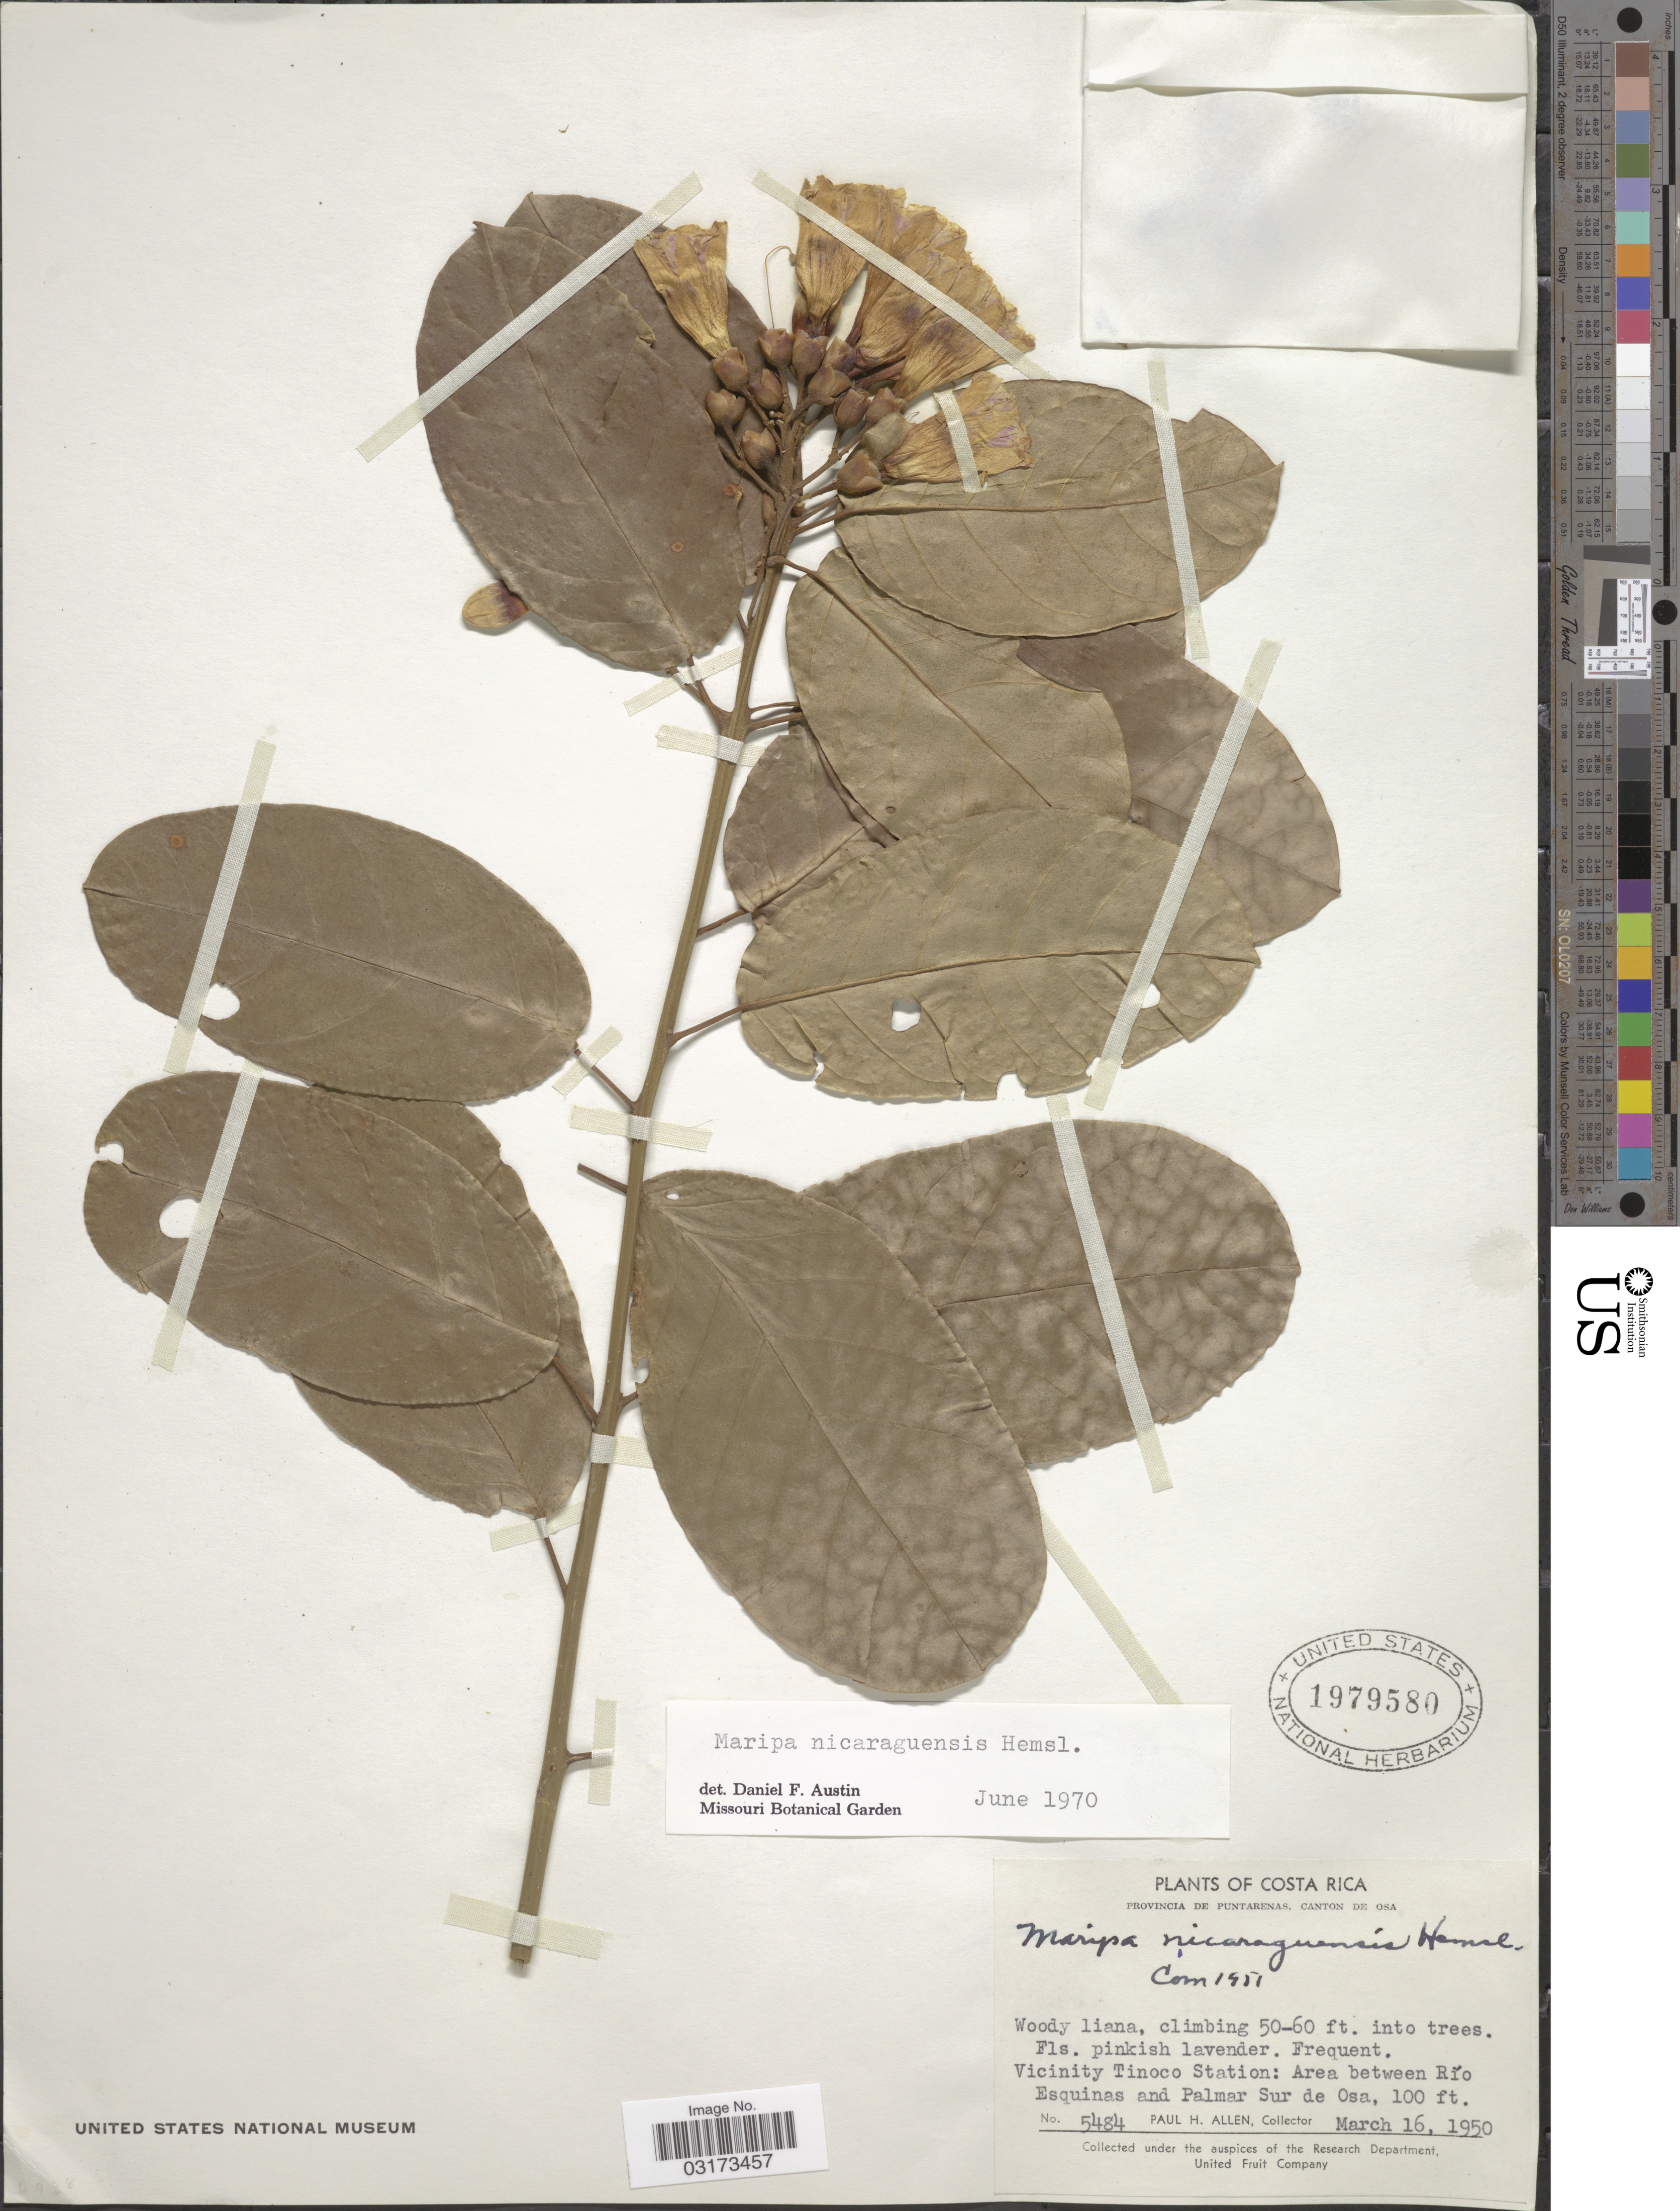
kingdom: Plantae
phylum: Tracheophyta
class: Magnoliopsida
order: Solanales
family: Convolvulaceae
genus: Maripa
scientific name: Maripa nicaraguensis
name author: Hemsl.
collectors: P. H. Allen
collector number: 5484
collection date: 1950-03-16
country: Costa Rica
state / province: Puntarenas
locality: Canton de Osa. Vicinity Tinoco Station: Area between Río Esquinas and Palmar Sur de Osa.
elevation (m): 30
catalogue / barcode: US 1979580